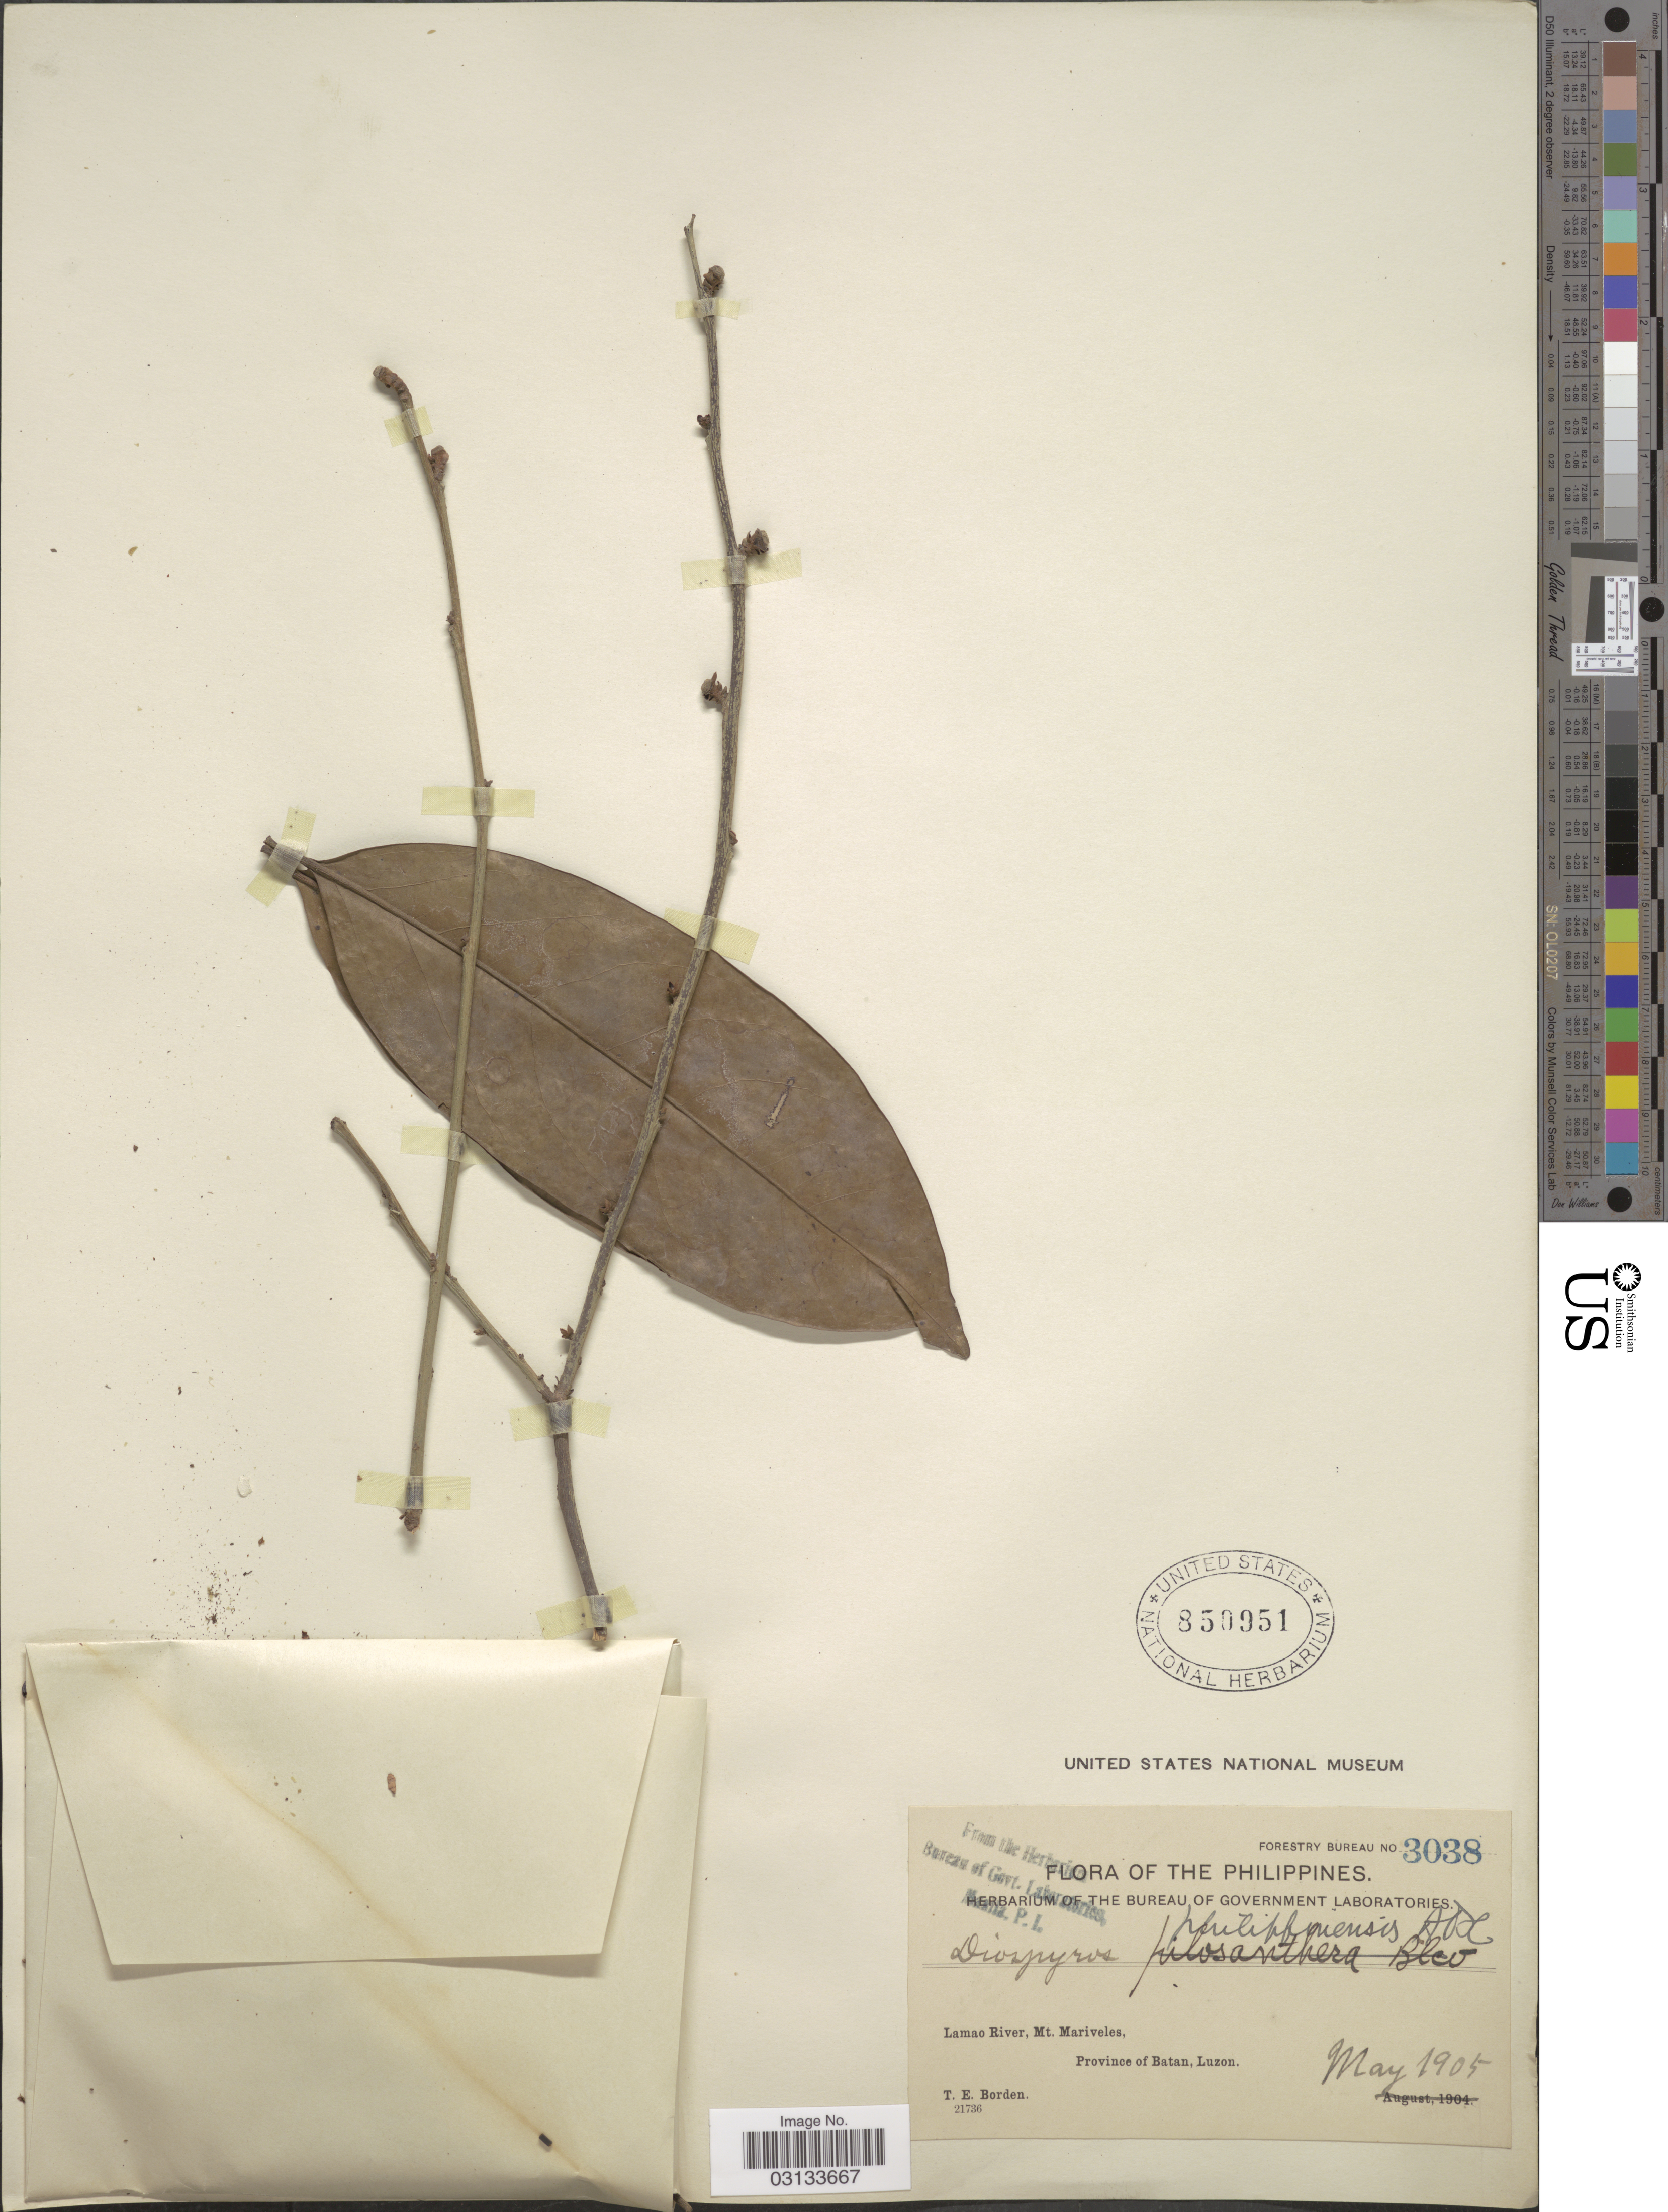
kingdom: Plantae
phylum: Tracheophyta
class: Magnoliopsida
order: Ericales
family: Ebenaceae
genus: Diospyros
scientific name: Diospyros philippinensis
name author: A. DC.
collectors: T. E. Borden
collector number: Forestry Bureau 3038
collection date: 1905-05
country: Philippines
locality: Lamao River, Mt. Mariveles, Province of Batan, Luzon.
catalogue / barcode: US 850951